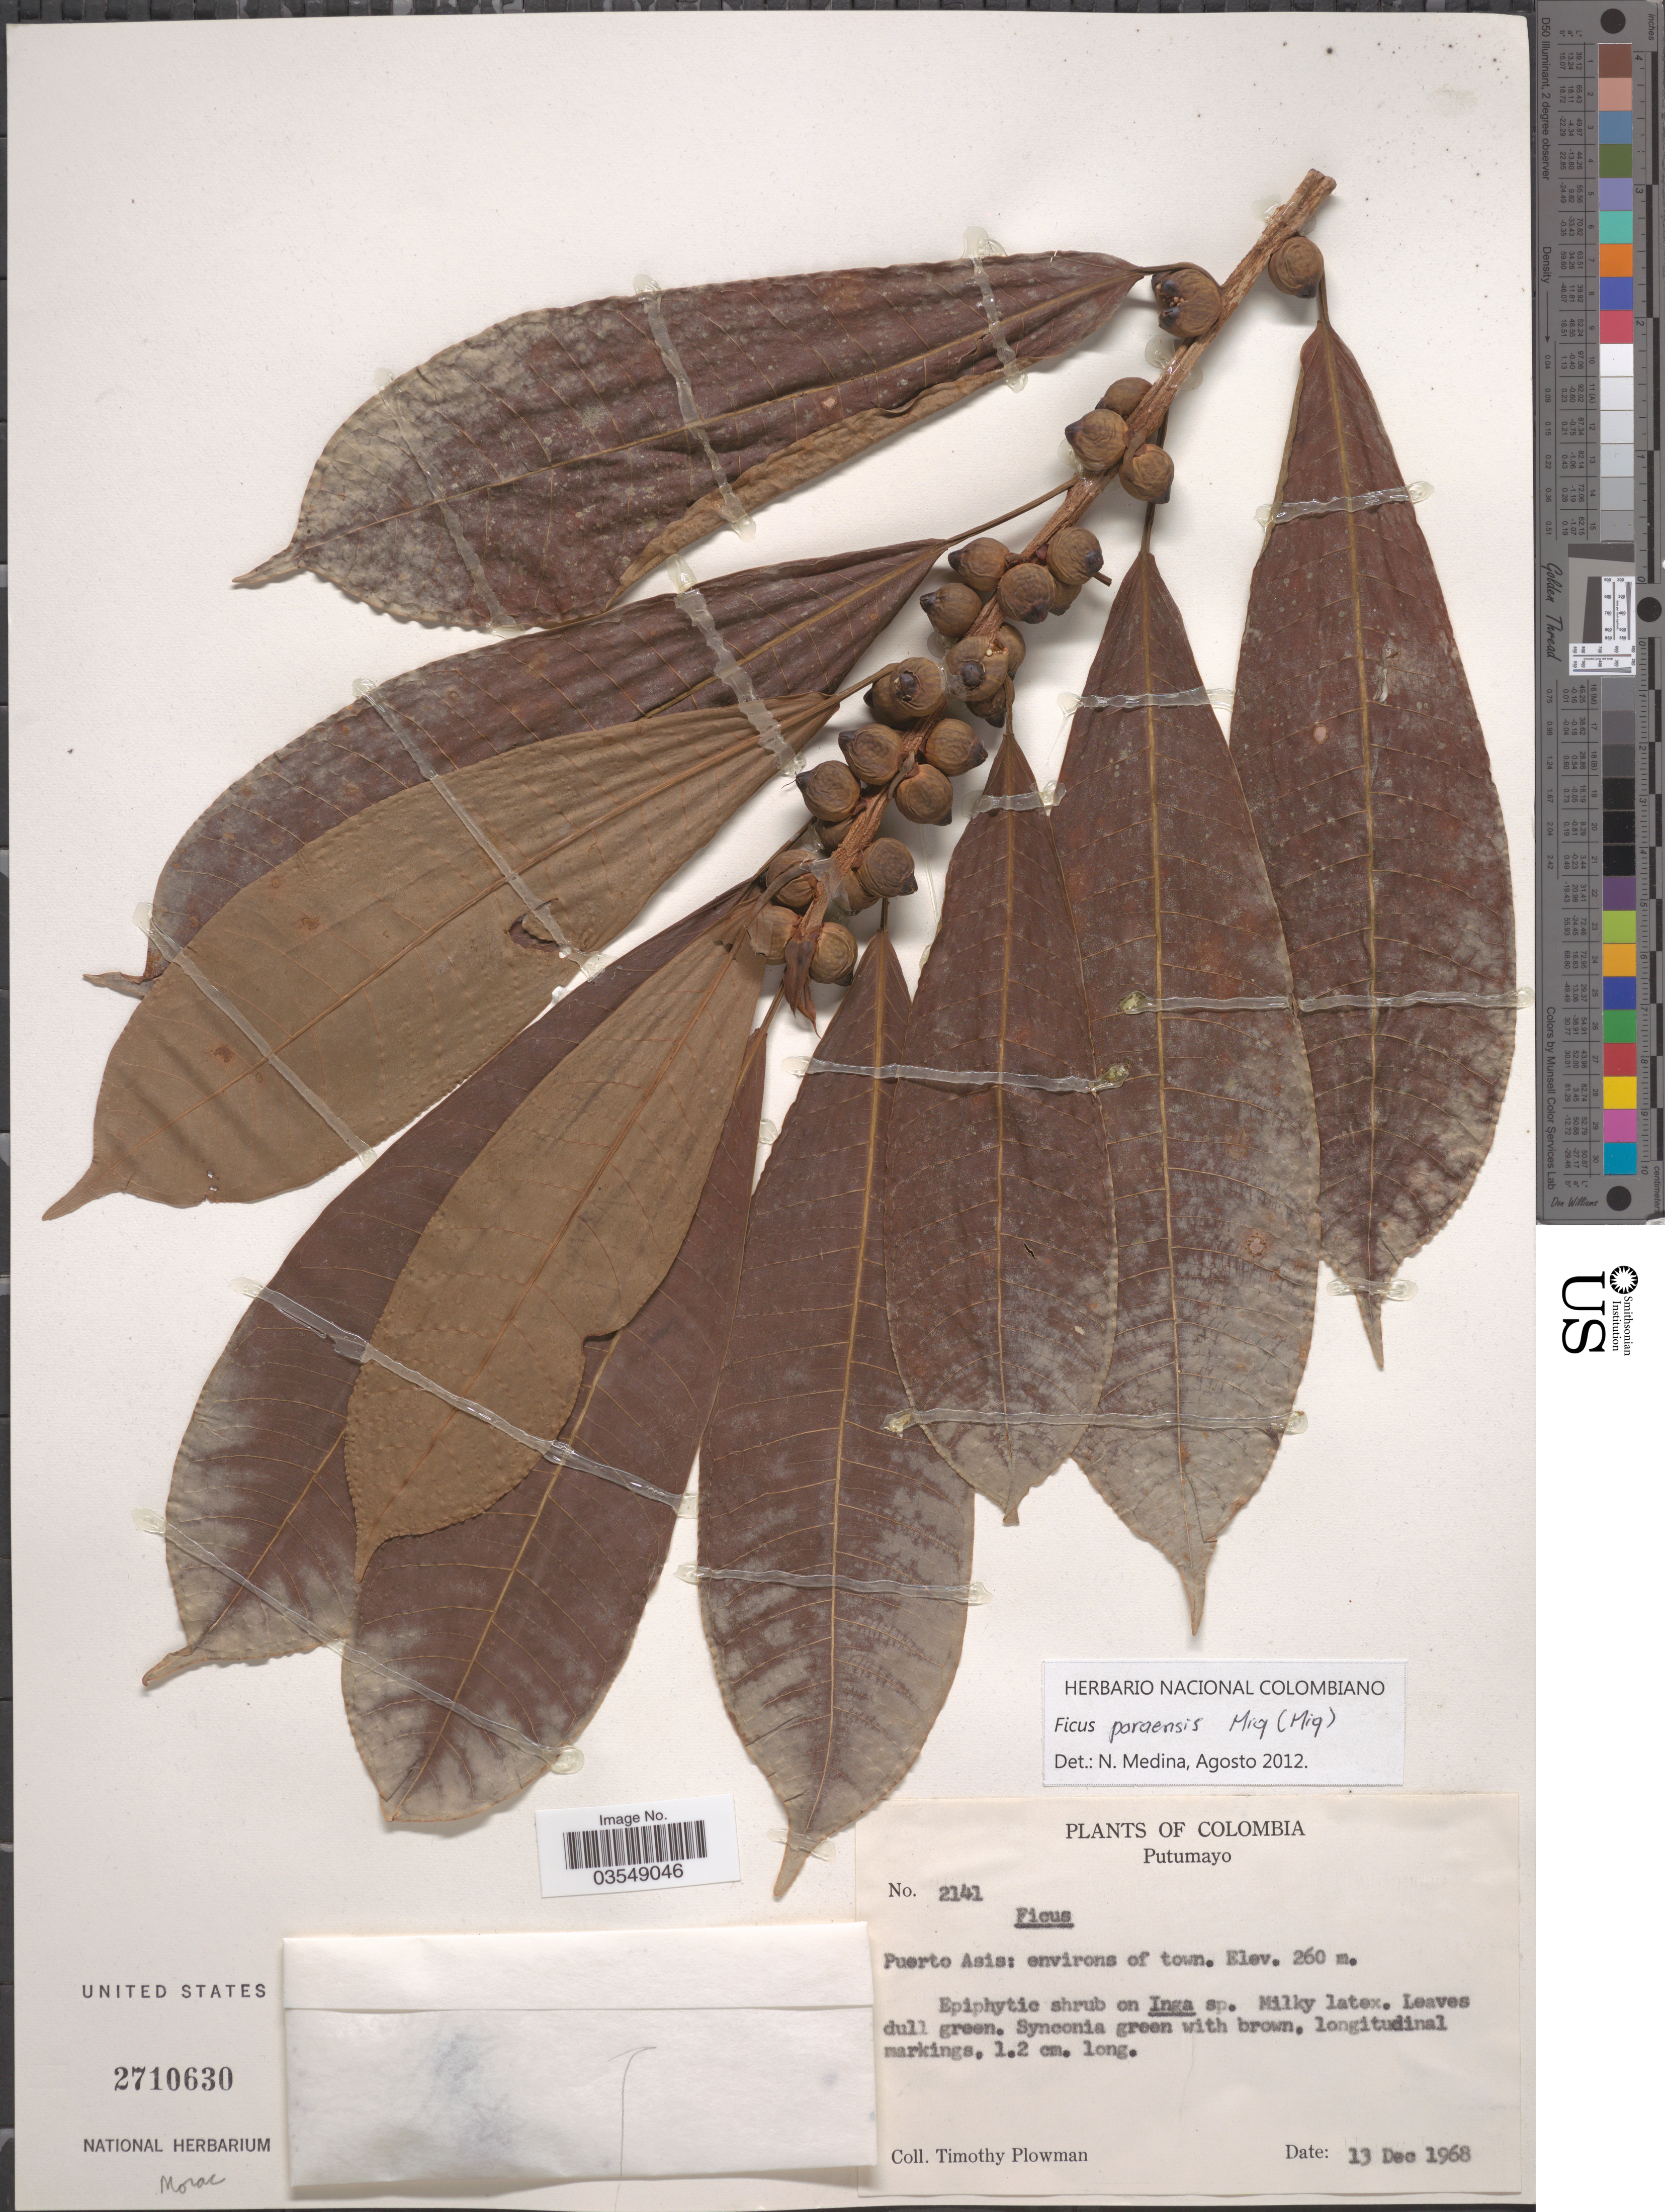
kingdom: Plantae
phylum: Tracheophyta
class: Magnoliopsida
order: Rosales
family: Moraceae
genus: Ficus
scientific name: Ficus paraensis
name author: (Miq.) Miq.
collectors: T. Plowman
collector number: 2141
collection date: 1968-12-13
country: Colombia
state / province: Putumayo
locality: Puerto Asis: environs of town.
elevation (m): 260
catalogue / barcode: US 2710630